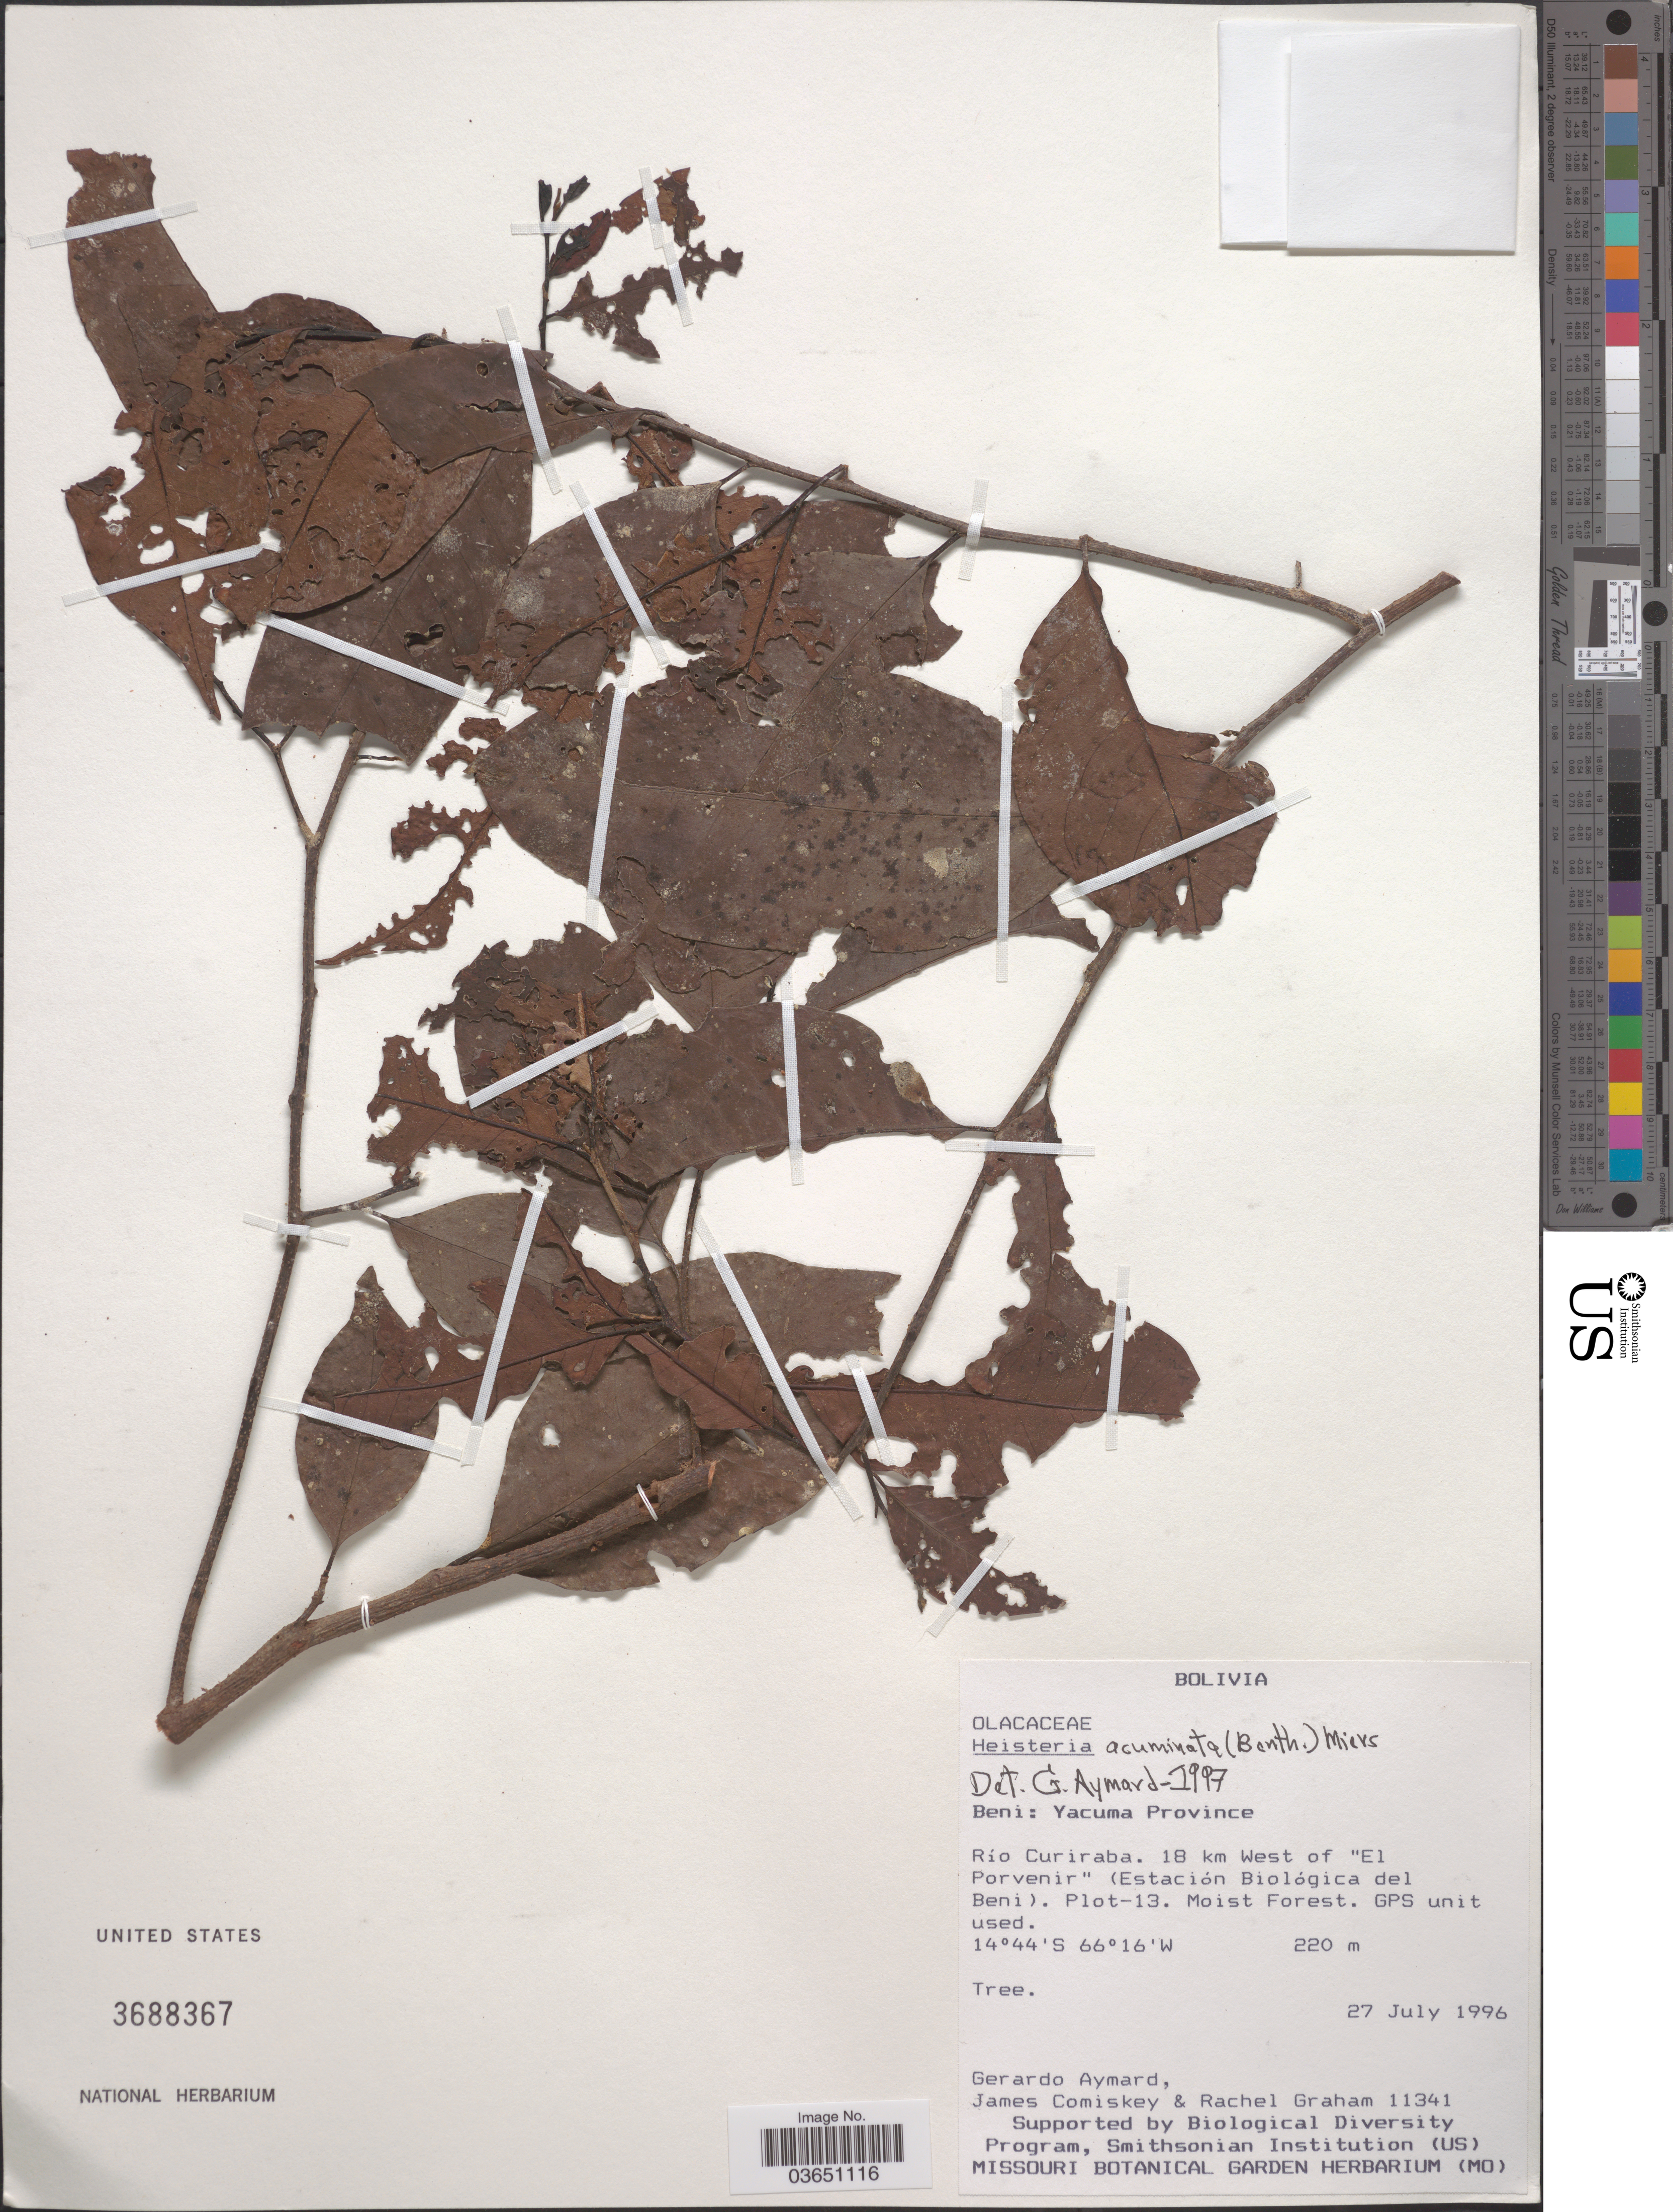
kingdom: Plantae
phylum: Tracheophyta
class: Magnoliopsida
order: Santalales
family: Erythropalaceae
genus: Heisteria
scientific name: Heisteria acuminata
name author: (Humb. & Bonpl.) Engl.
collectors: G. A. Aymard, J. A. Comiskey & R. Graham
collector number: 11341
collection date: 1996-07-27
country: Bolivia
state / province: Beni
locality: Yacuma Province. Río Curiraba. 18 km West of 'El Porvenir' (Estación Biológica del Beni) Plot-13. Moist Forest. GPS unit used.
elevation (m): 220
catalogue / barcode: US 3688367